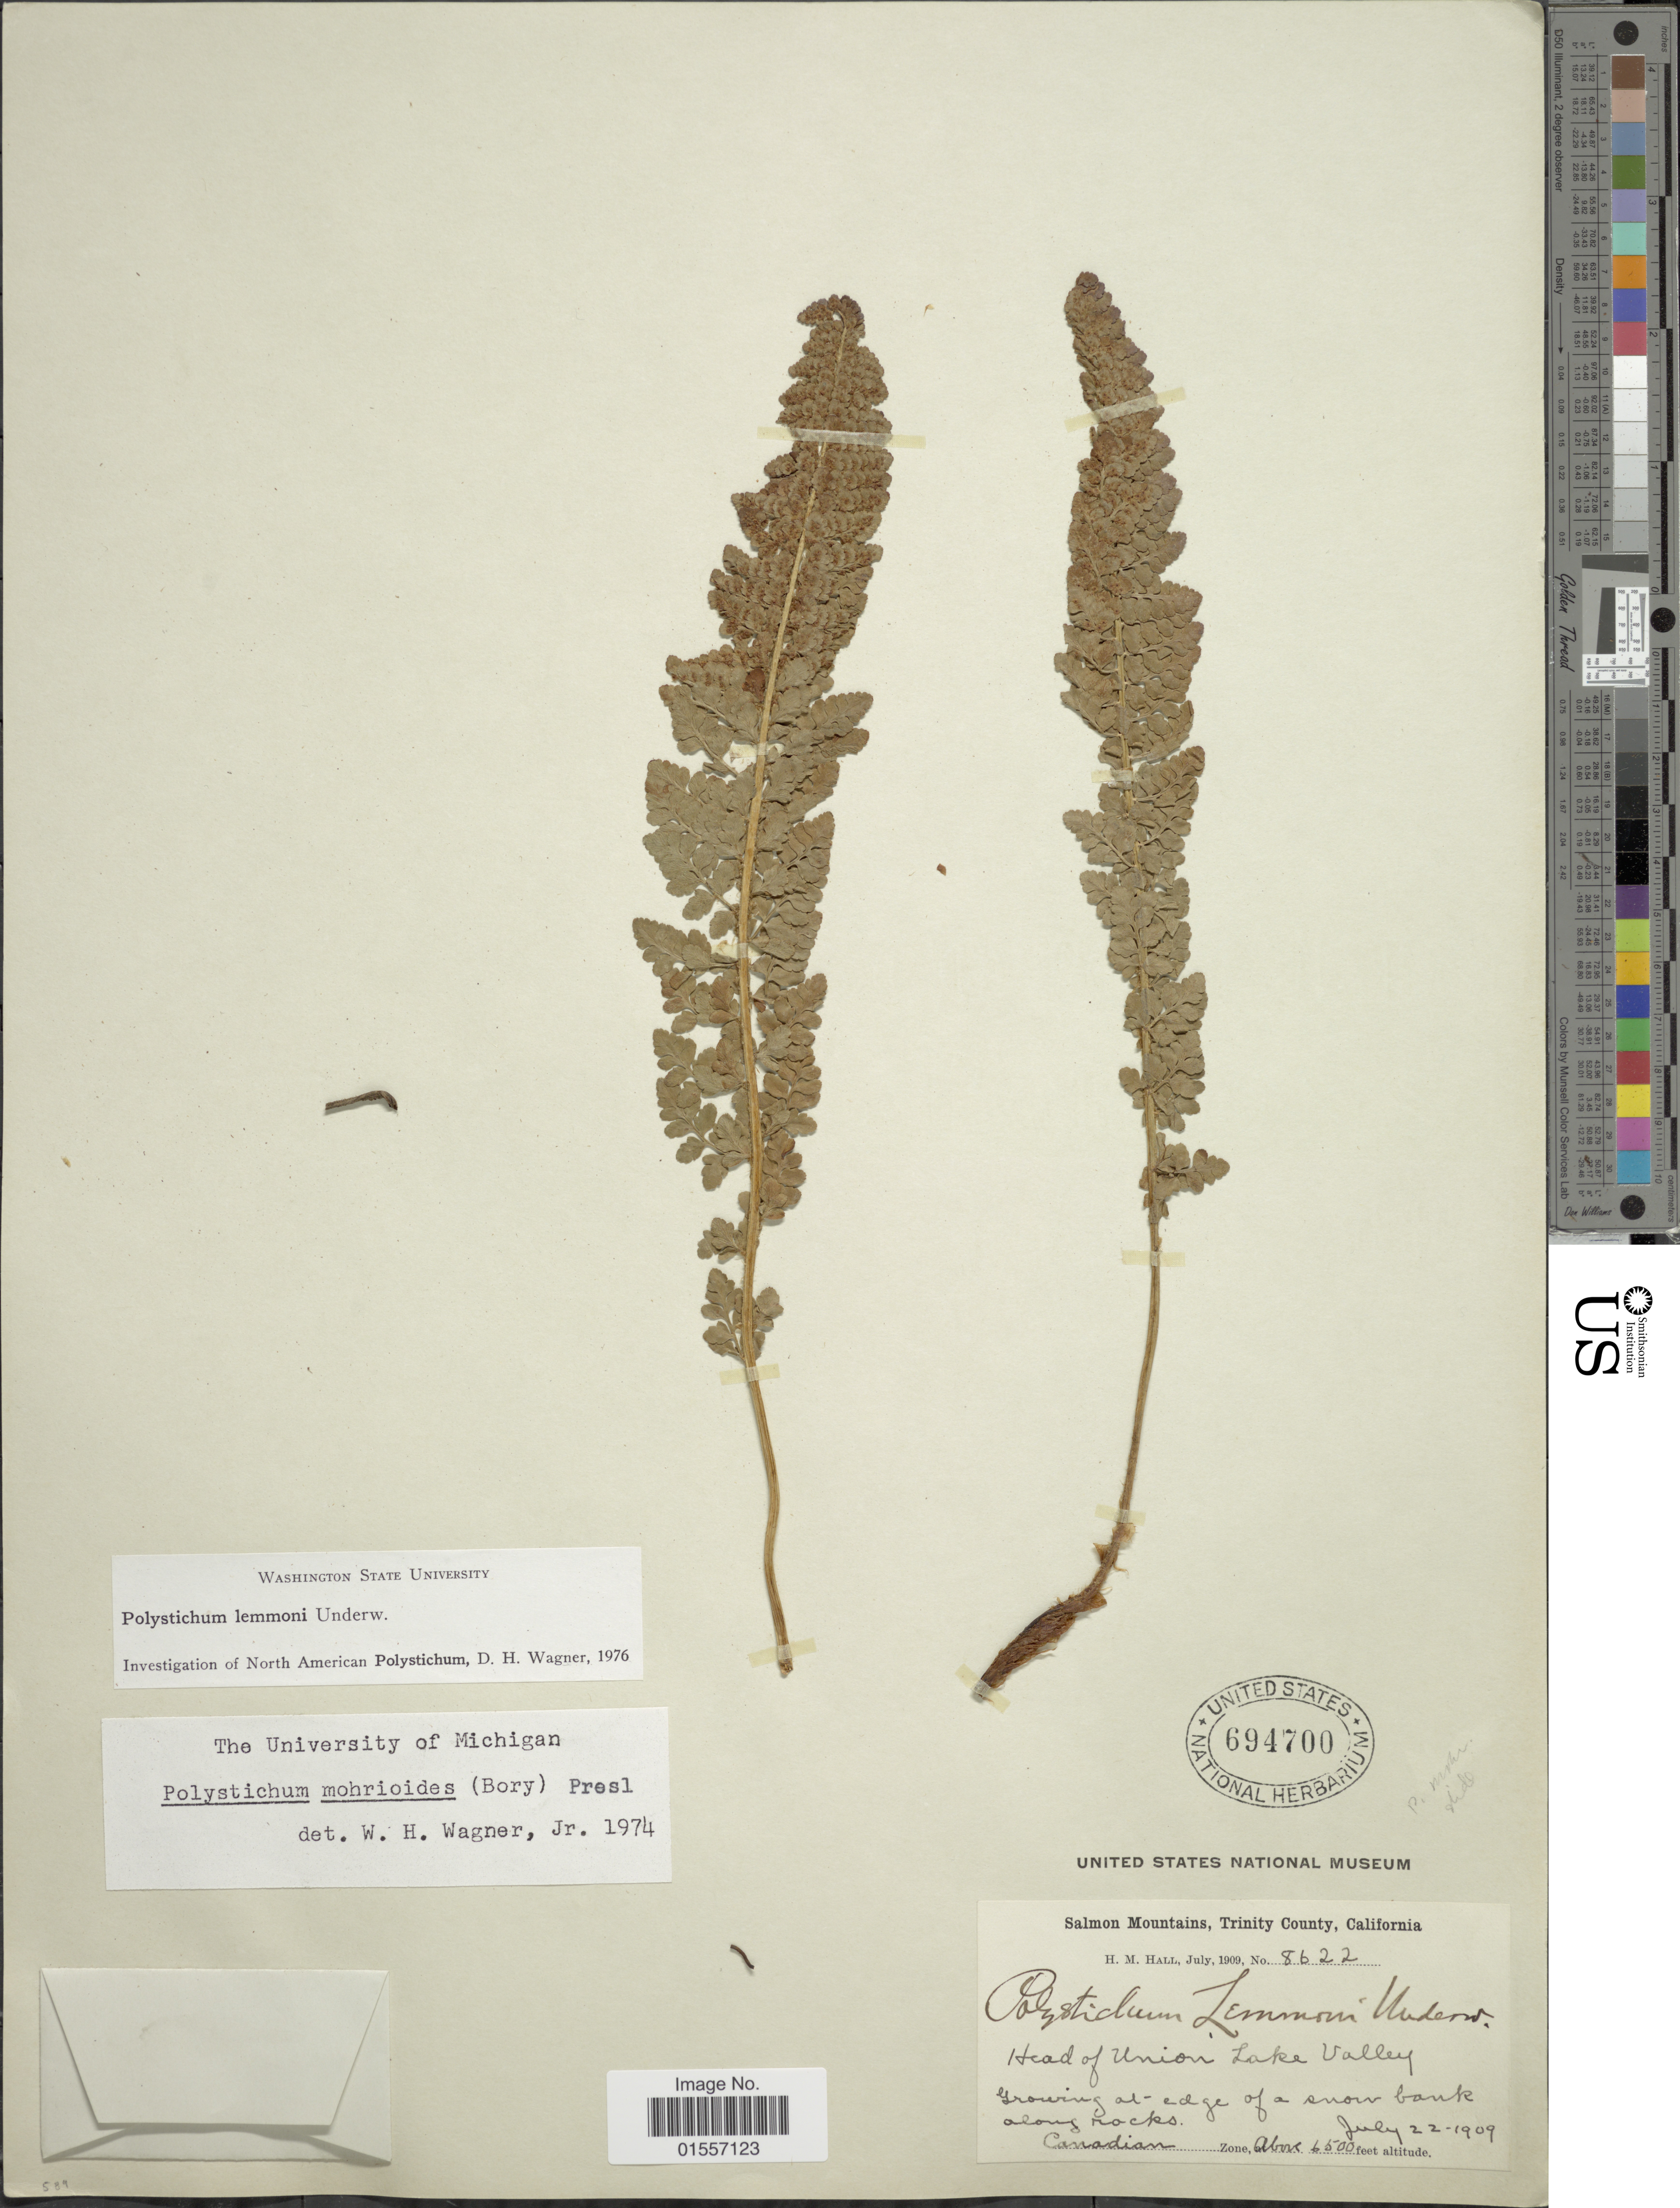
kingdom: Plantae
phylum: Tracheophyta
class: Polypodiopsida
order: Polypodiales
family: Dryopteridaceae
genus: Polystichum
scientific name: Polystichum lemmonii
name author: Underw.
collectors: H. M. Hall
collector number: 8622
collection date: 1909-07-22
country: United States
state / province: California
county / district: Trinity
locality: Salmon Mountains, Trinity County, Head of Union Lake Valley, Canadian Zone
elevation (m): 1981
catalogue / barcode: US 694700